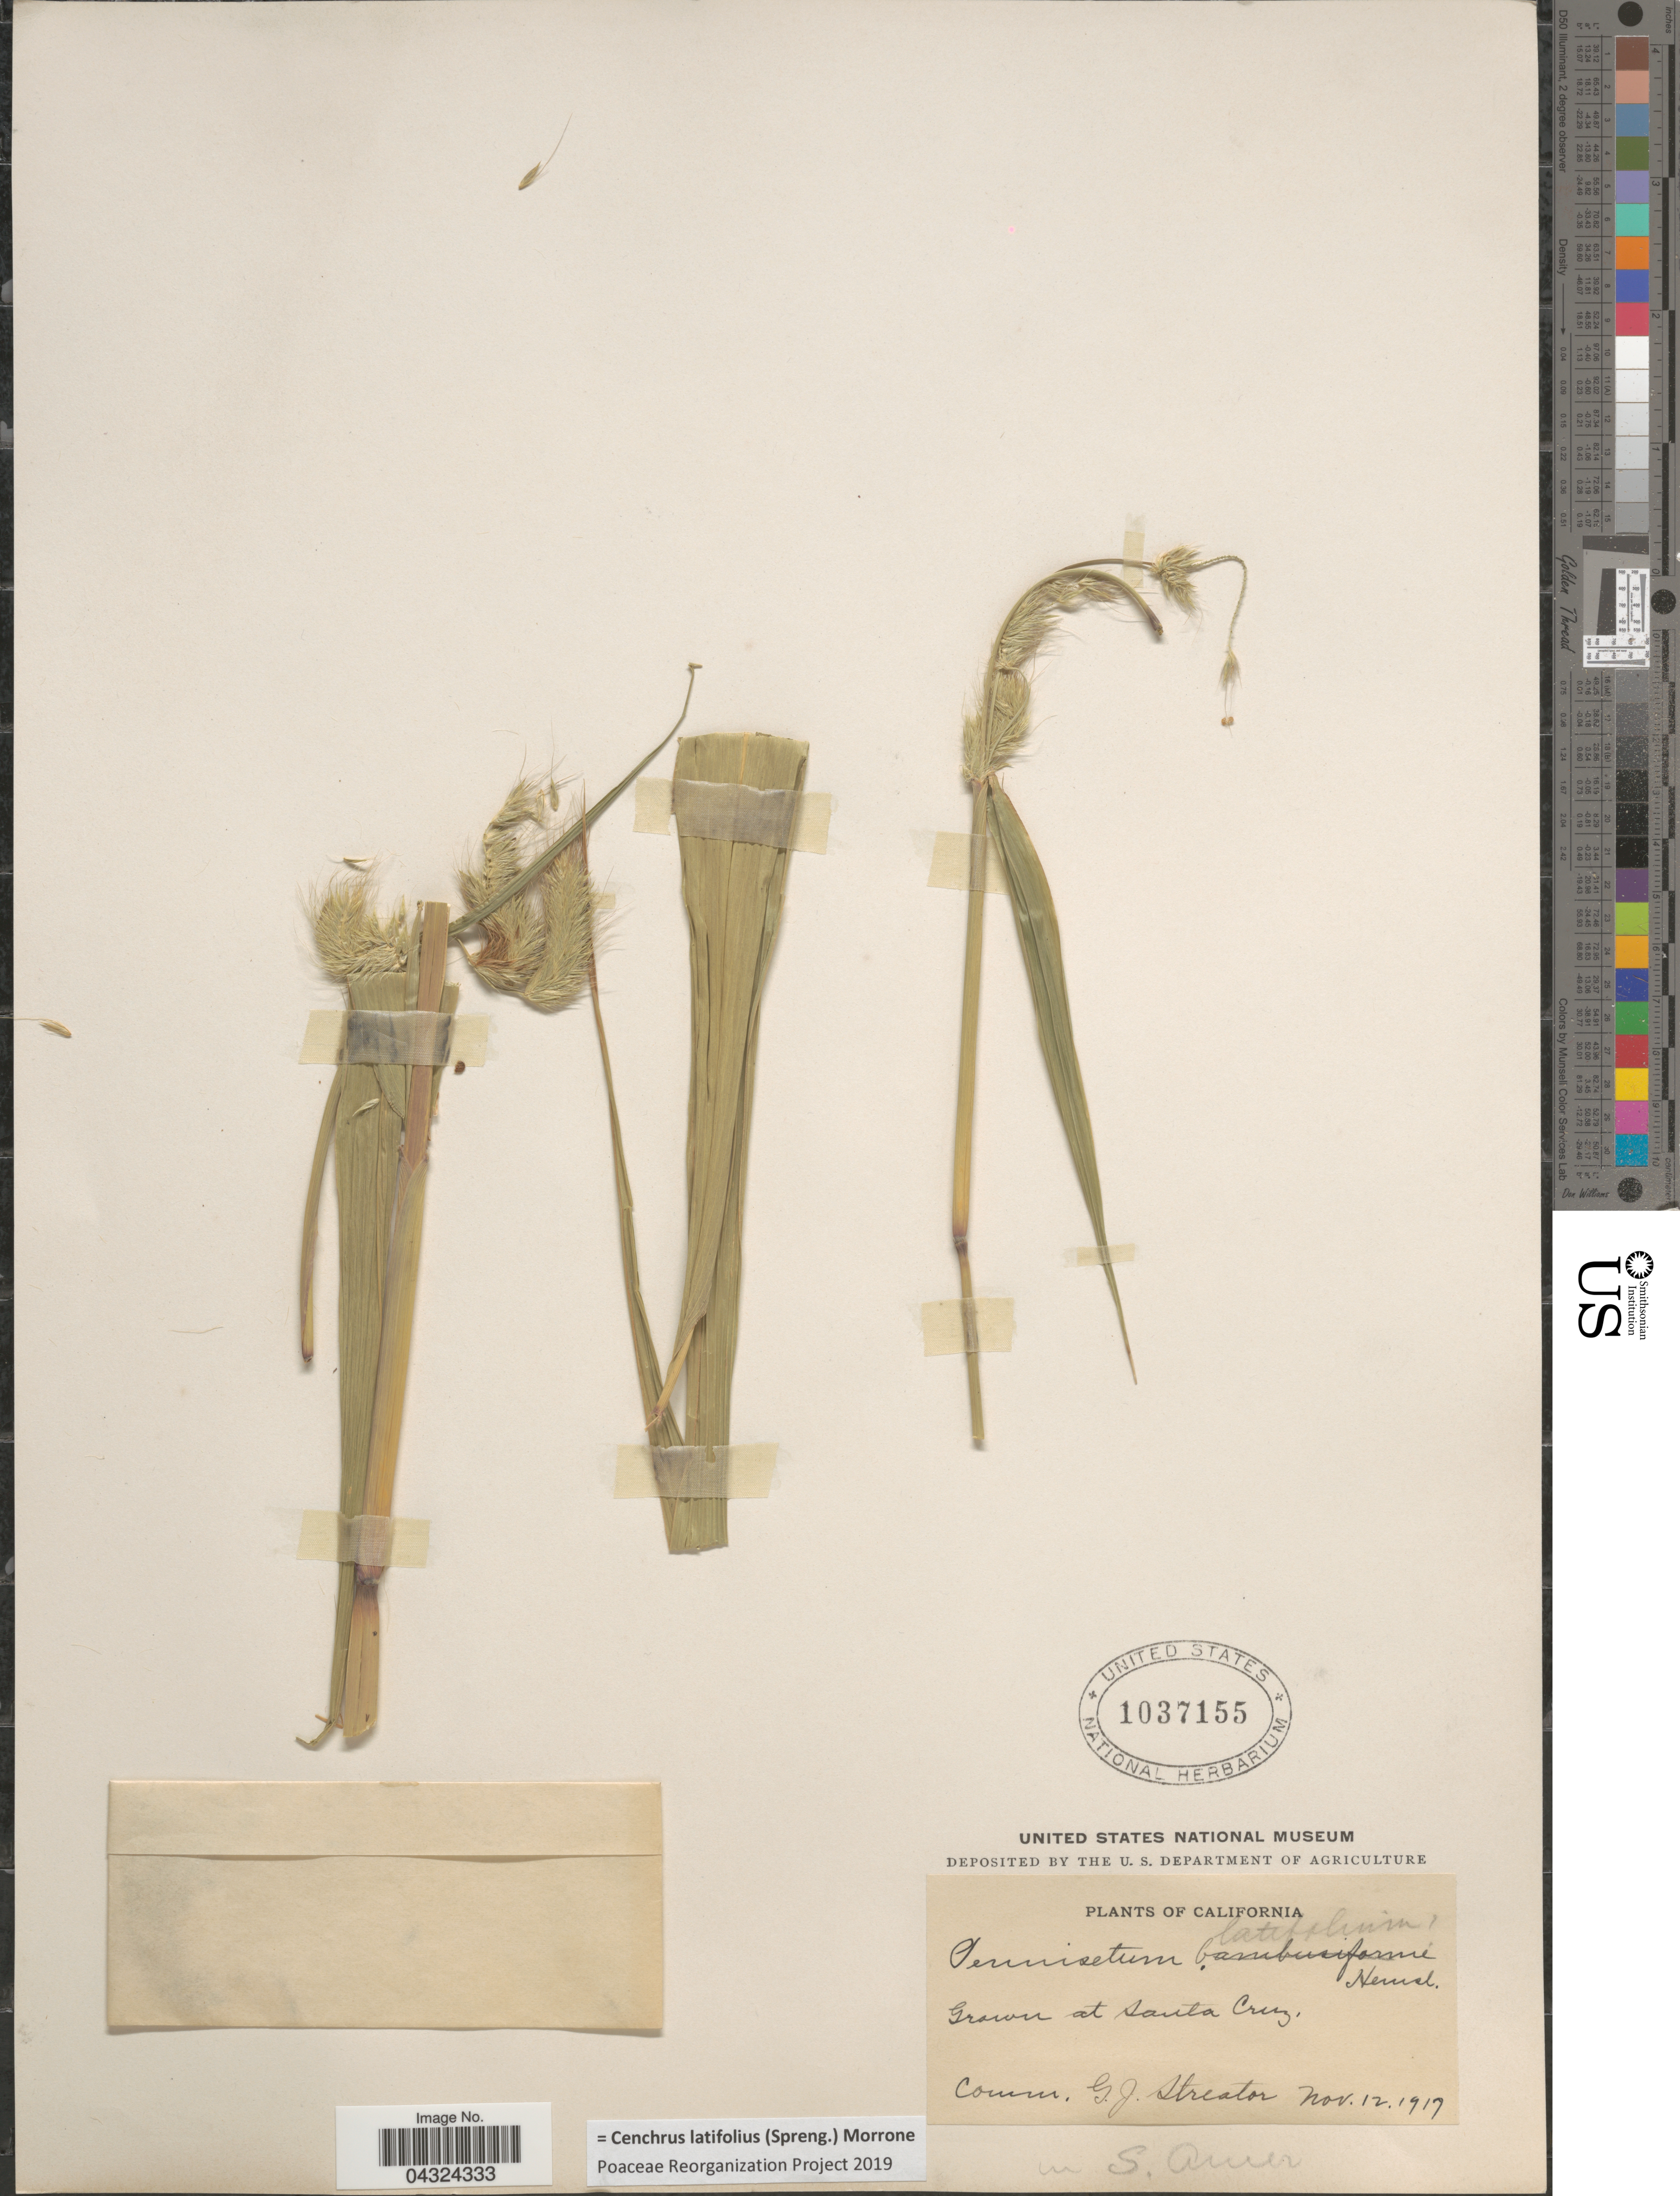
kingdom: Plantae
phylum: Tracheophyta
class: Liliopsida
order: Poales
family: Poaceae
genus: Cenchrus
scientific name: Cenchrus longisetus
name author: M.C. Johnst.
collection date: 1919-11-12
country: United States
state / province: California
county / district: Santa Cruz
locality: Santa Cruz.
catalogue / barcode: US 1037155